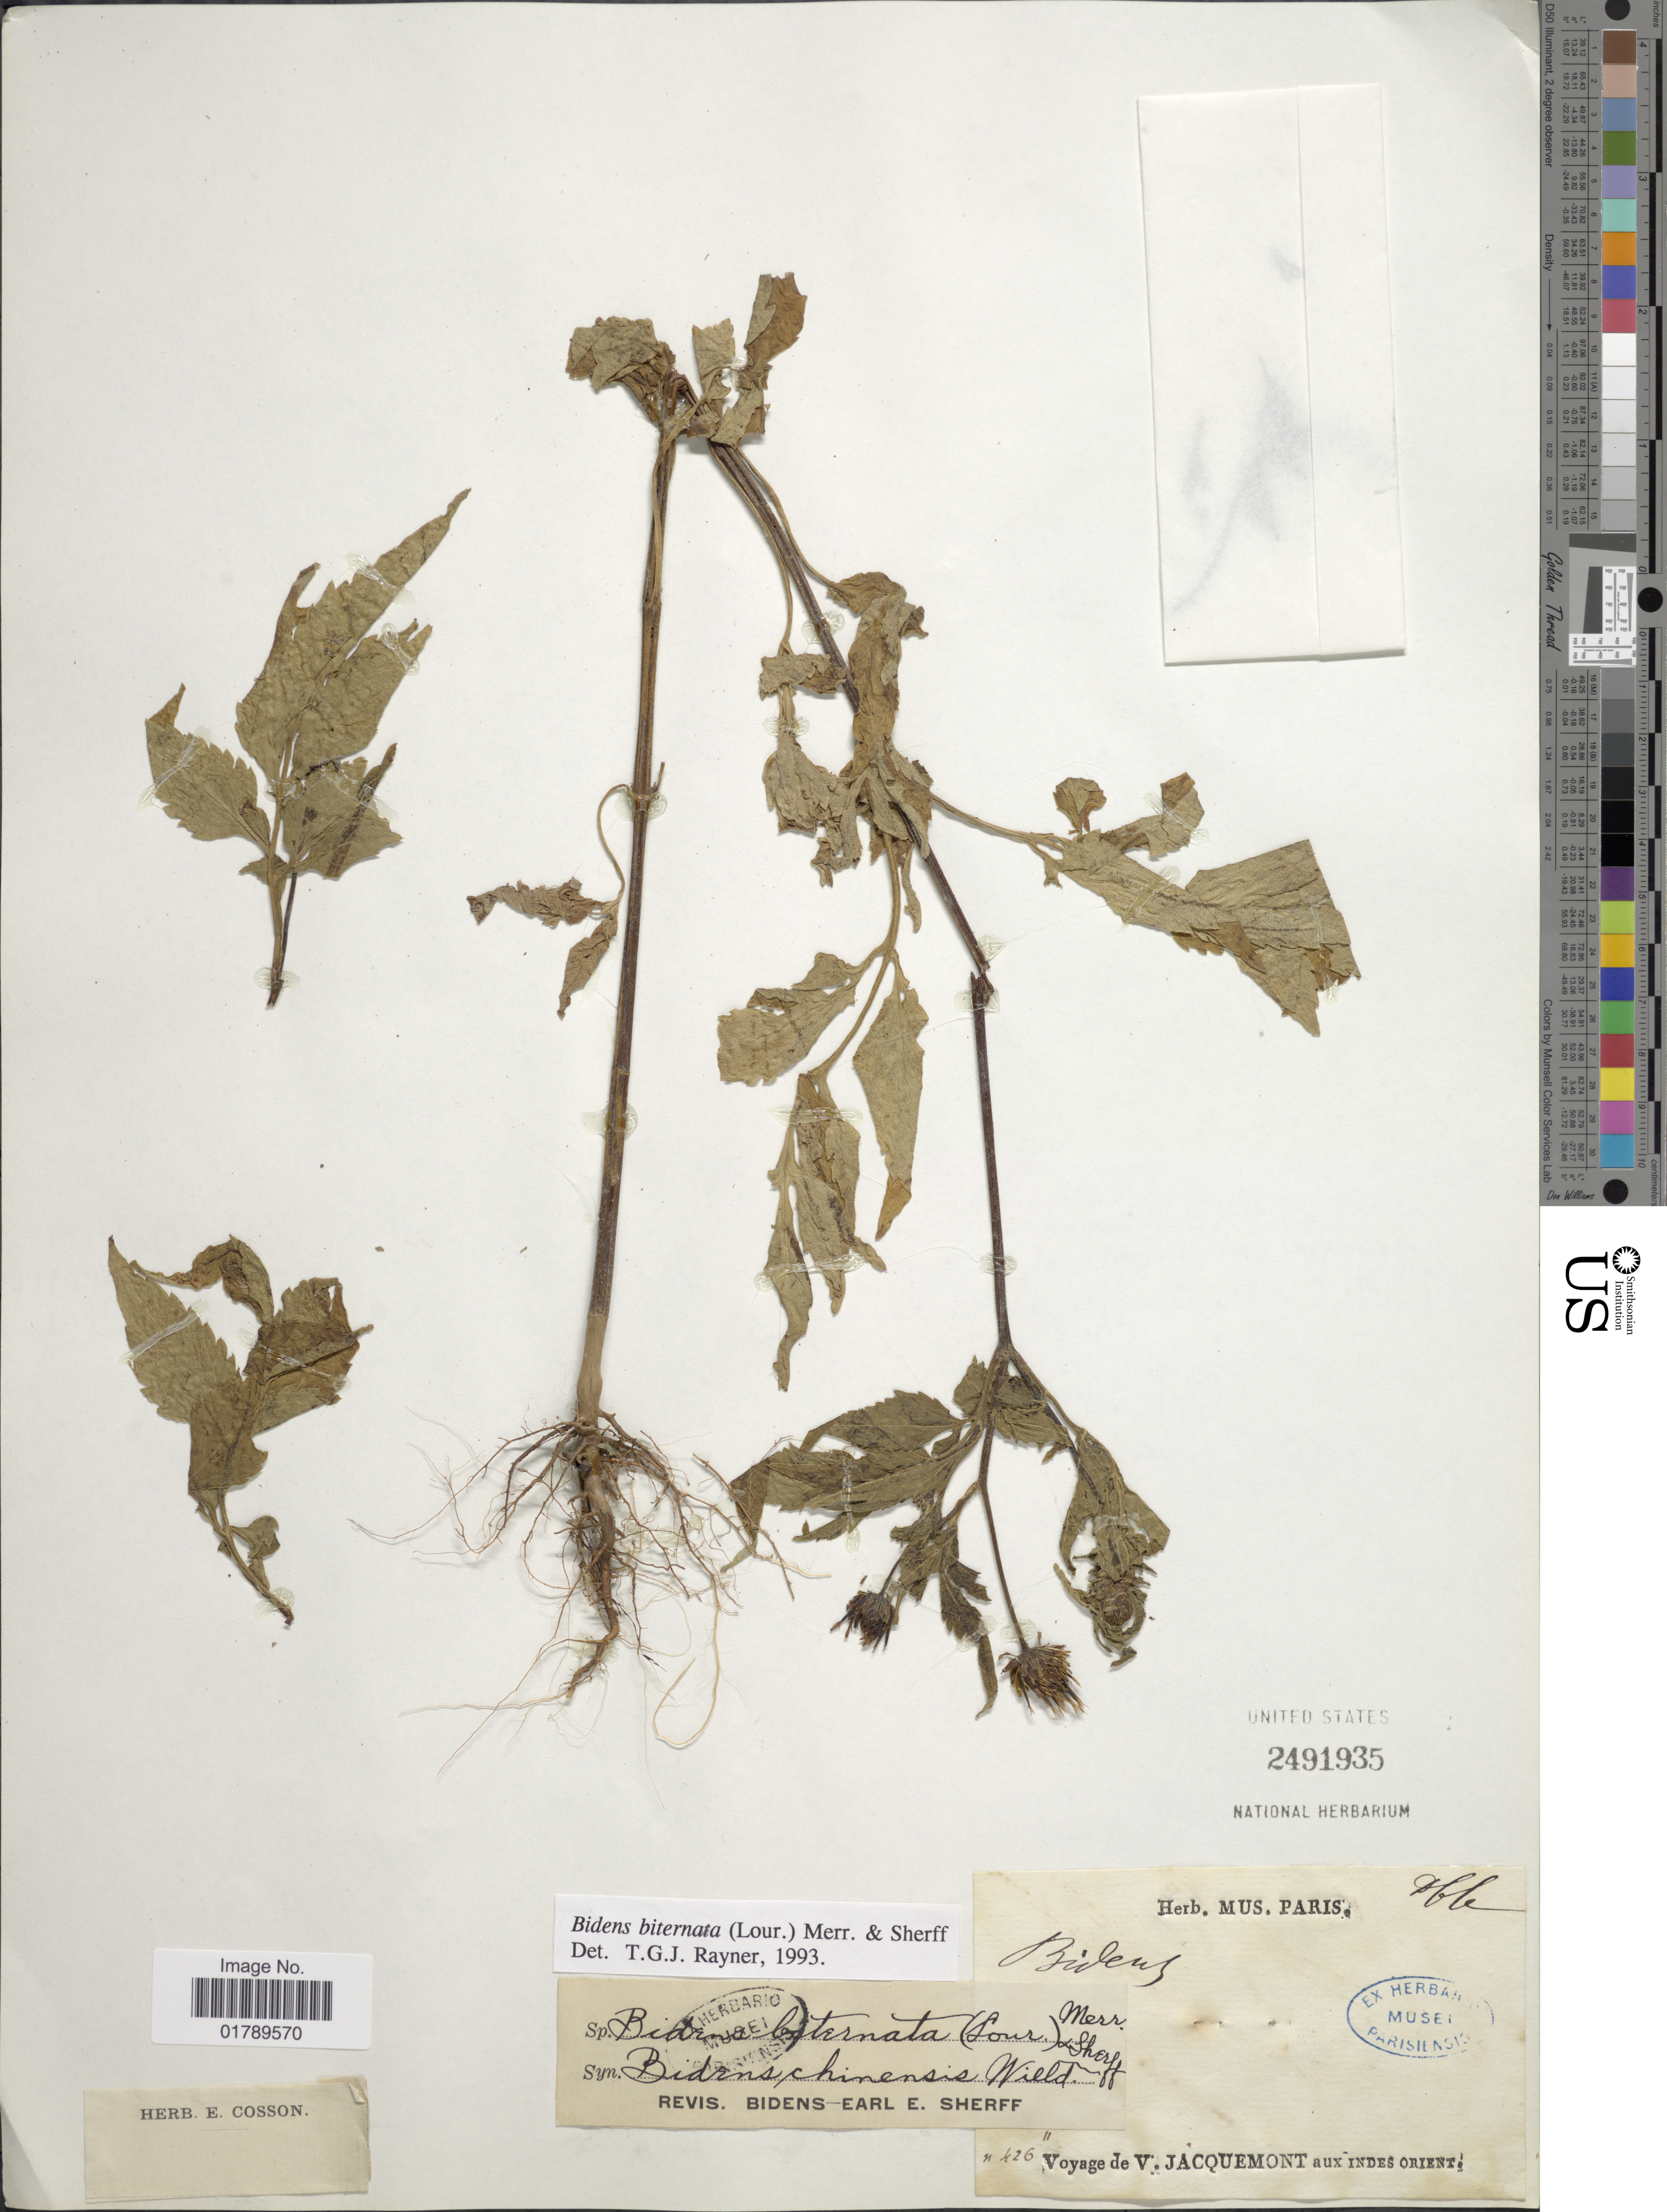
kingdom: Plantae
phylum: Tracheophyta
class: Magnoliopsida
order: Asterales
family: Asteraceae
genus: Bidens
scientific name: Bidens biternata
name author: (Lour.) Merr. & Sherff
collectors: V. Jacquemont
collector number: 426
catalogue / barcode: US 2491935